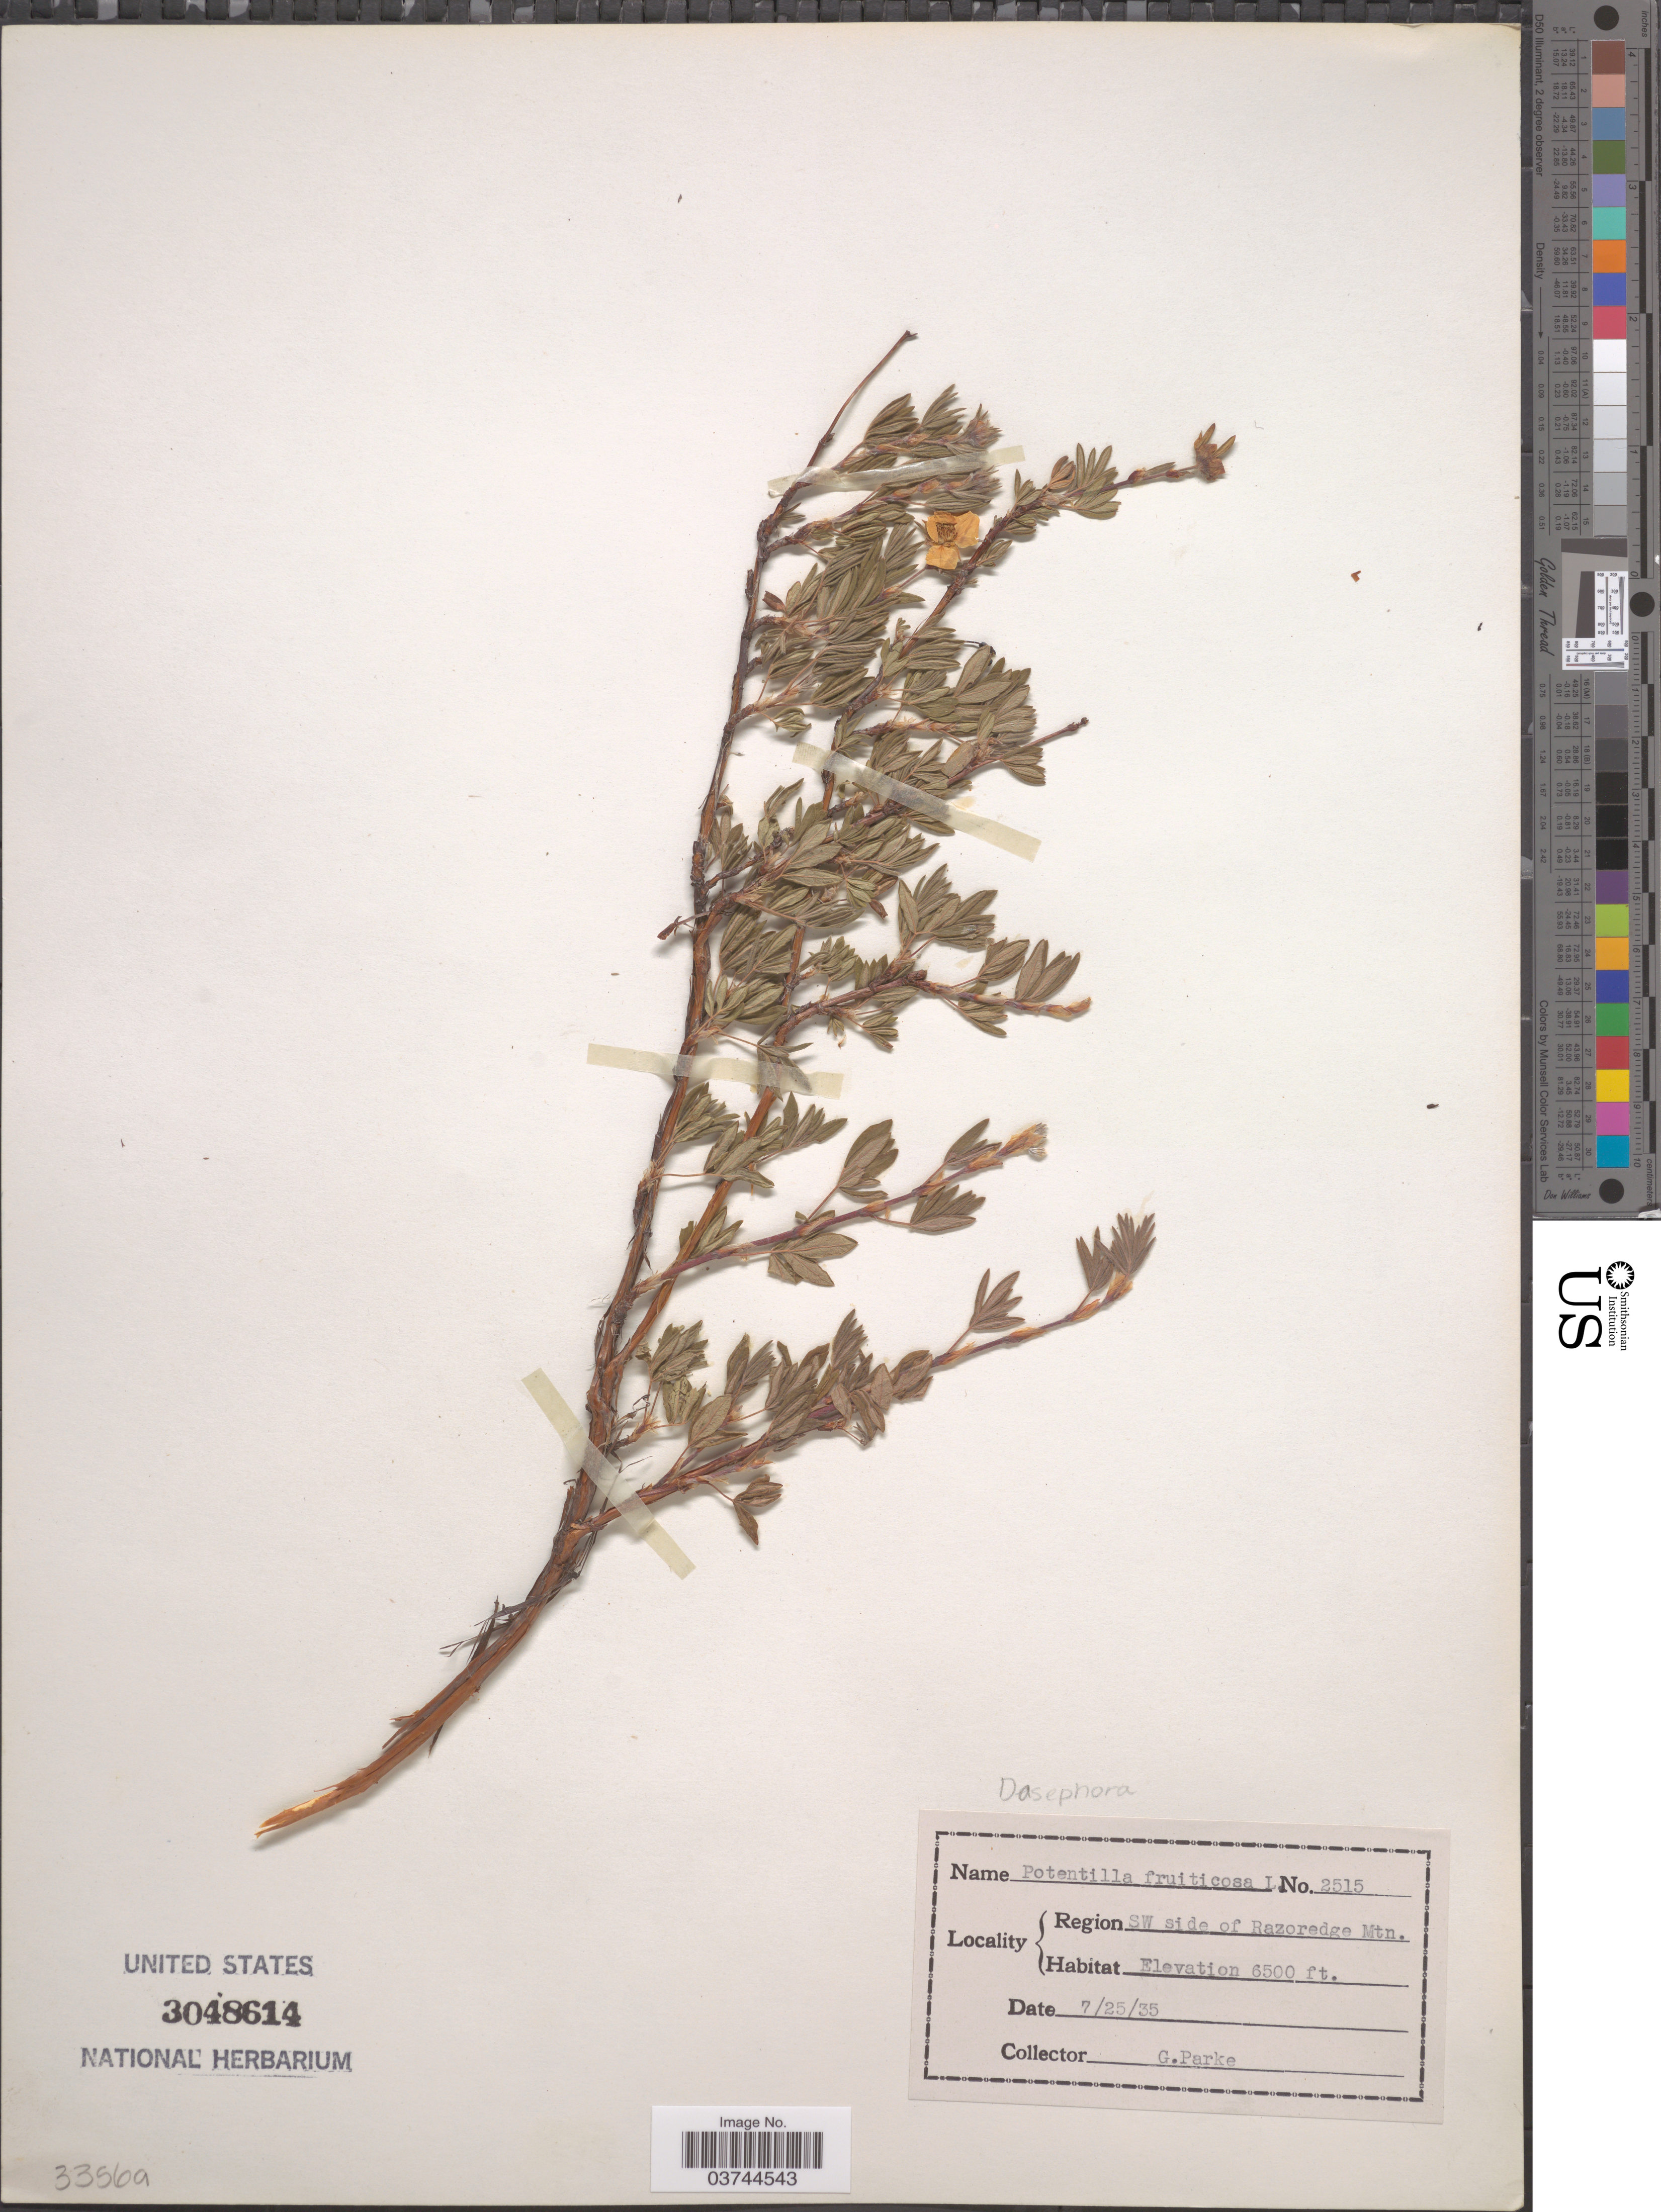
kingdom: Plantae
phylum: Tracheophyta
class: Magnoliopsida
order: Rosales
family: Rosaceae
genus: Dasiphora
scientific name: Dasiphora fruticosa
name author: (L.) Rydb.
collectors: G. Parke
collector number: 2515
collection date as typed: Transcribed d/m/y: 25/7/35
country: United States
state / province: Montana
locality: Region SW side of Razoredge Mtn.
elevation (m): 1981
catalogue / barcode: US 3048614